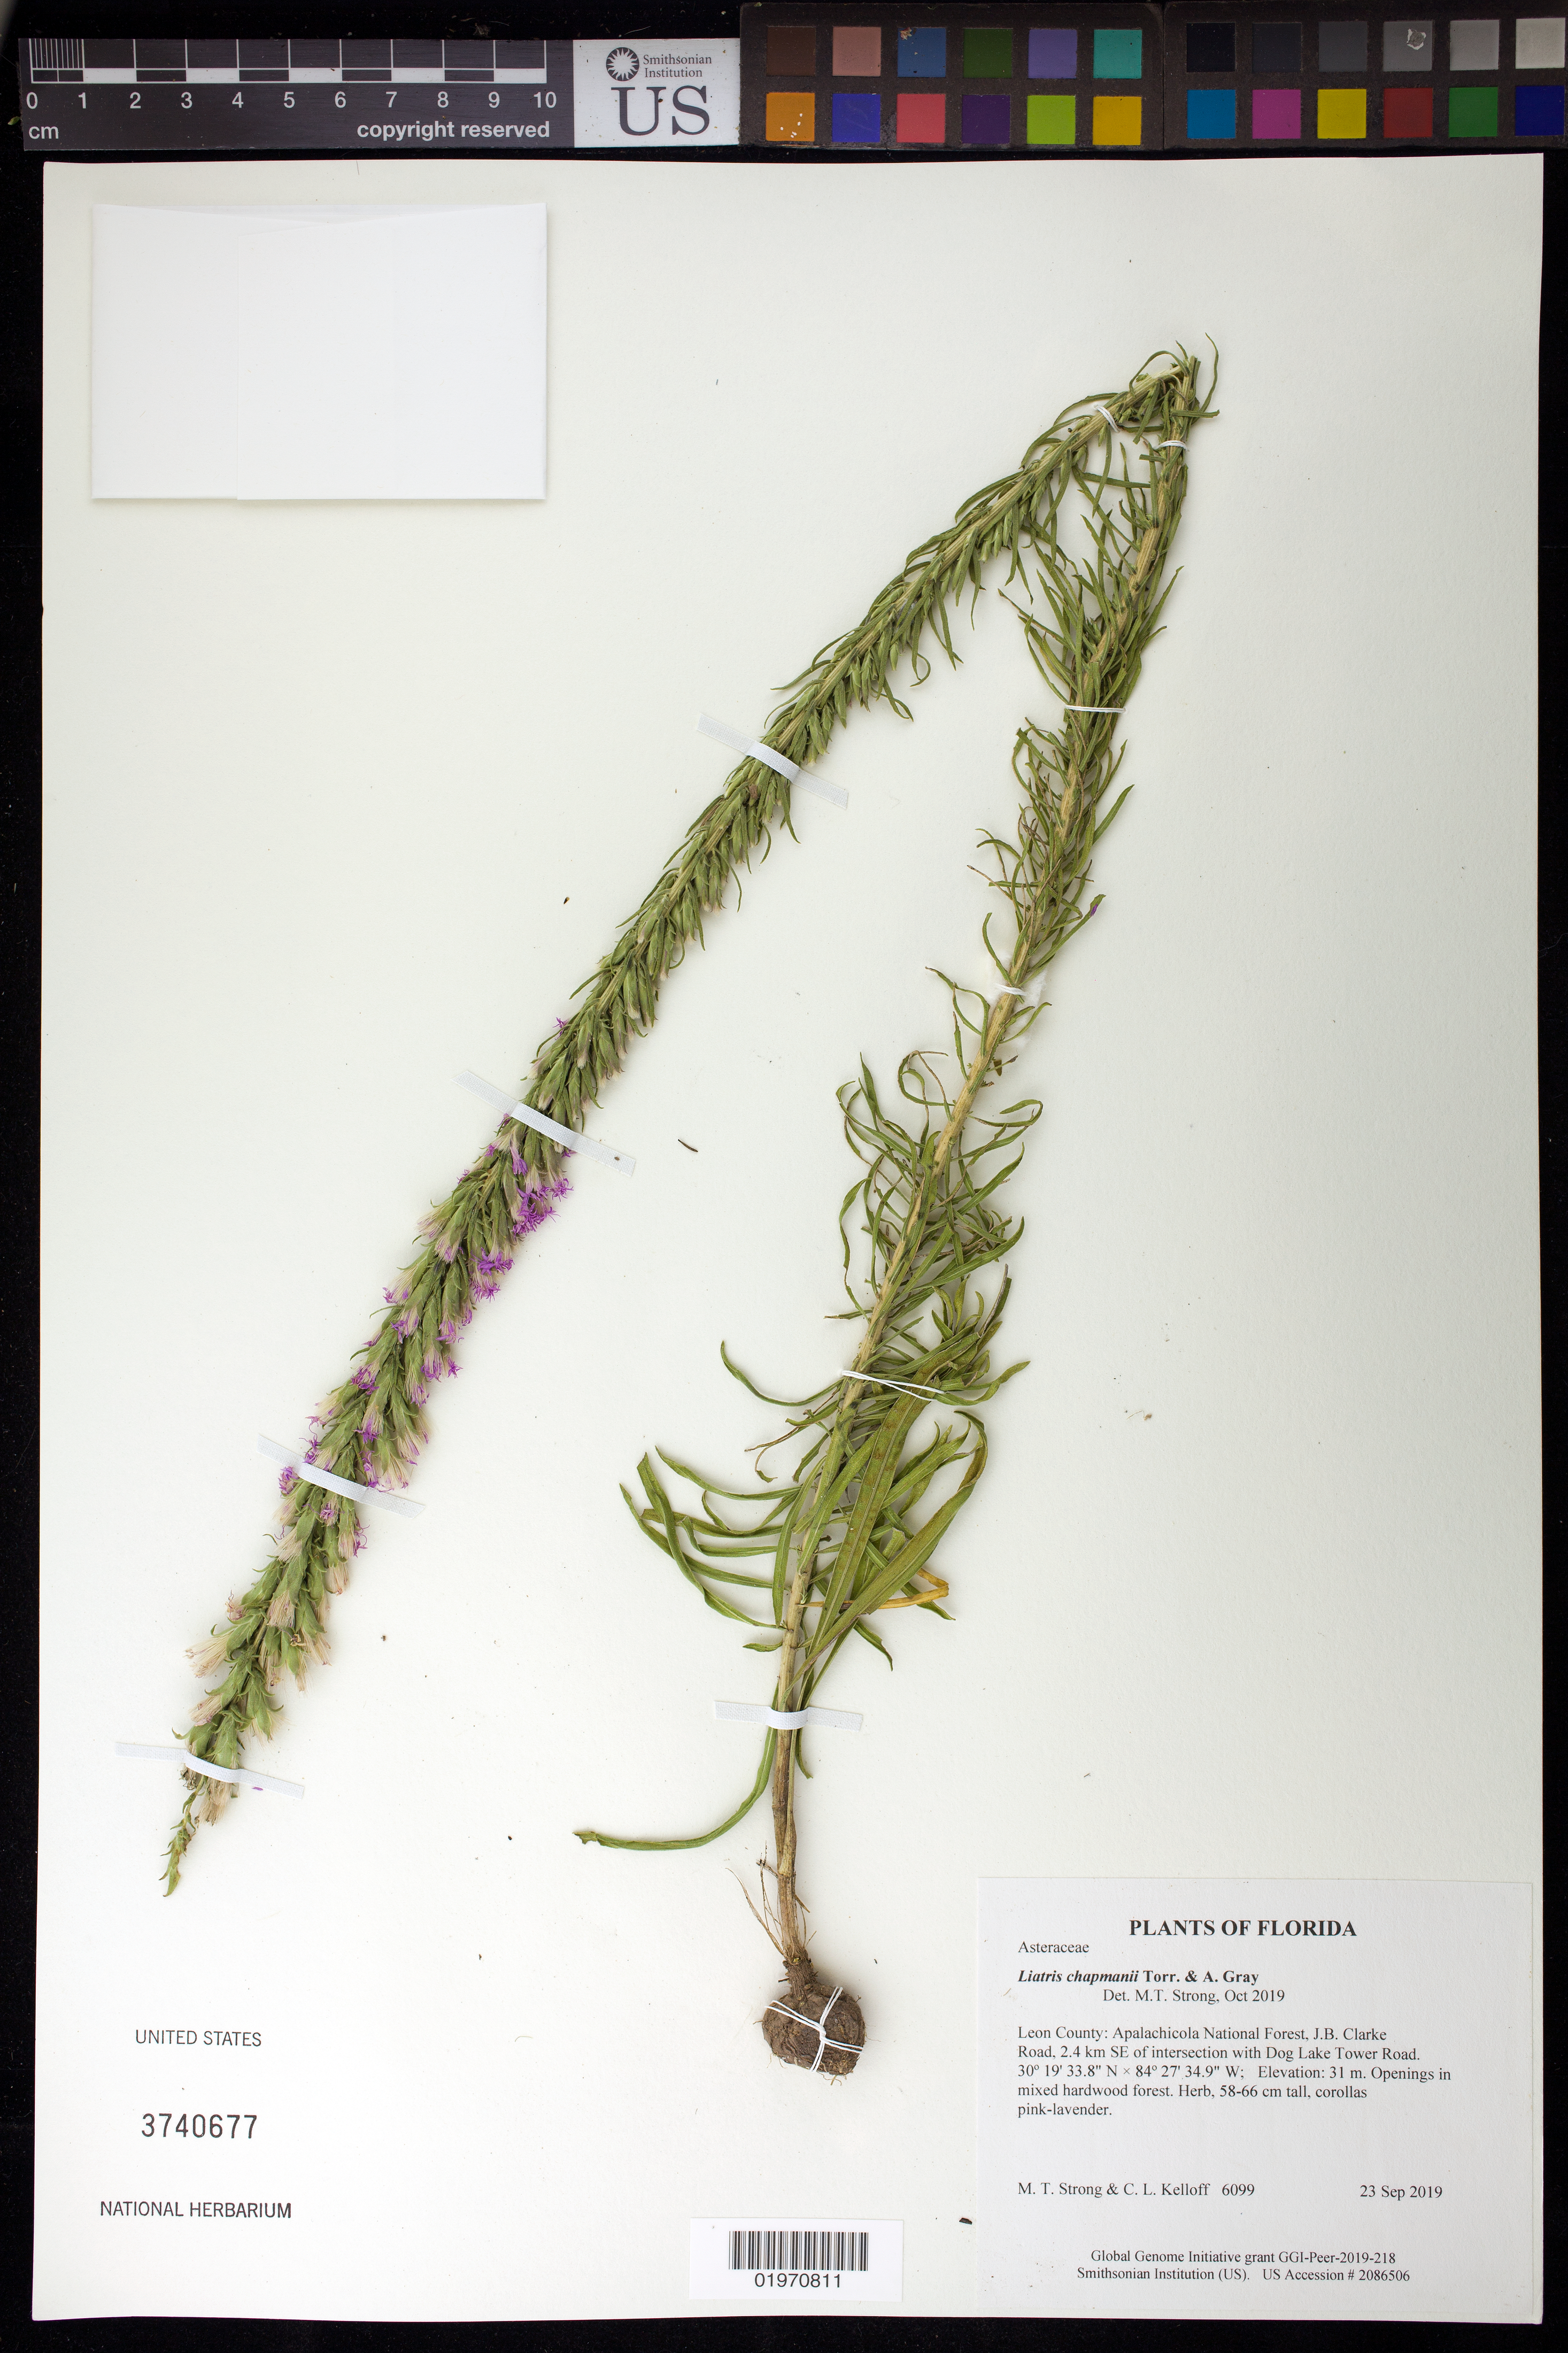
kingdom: Plantae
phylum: Tracheophyta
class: Magnoliopsida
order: Asterales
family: Asteraceae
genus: Liatris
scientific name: Liatris chapmanii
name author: Torr. & A. Gray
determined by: Strong, Mark T., (BOT), Smithsonian Institution - National Museum of Natural History (UNITED STATES)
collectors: M. T. Strong & C. L. Kelloff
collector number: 6099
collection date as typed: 23 Sep 2019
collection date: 2019-09-23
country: United States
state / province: Florida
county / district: Leon County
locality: Apalachicola National Forest, J.B. Clarke Rd.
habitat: Openings in mixed hardwood forest.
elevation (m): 31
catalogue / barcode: US 3740677